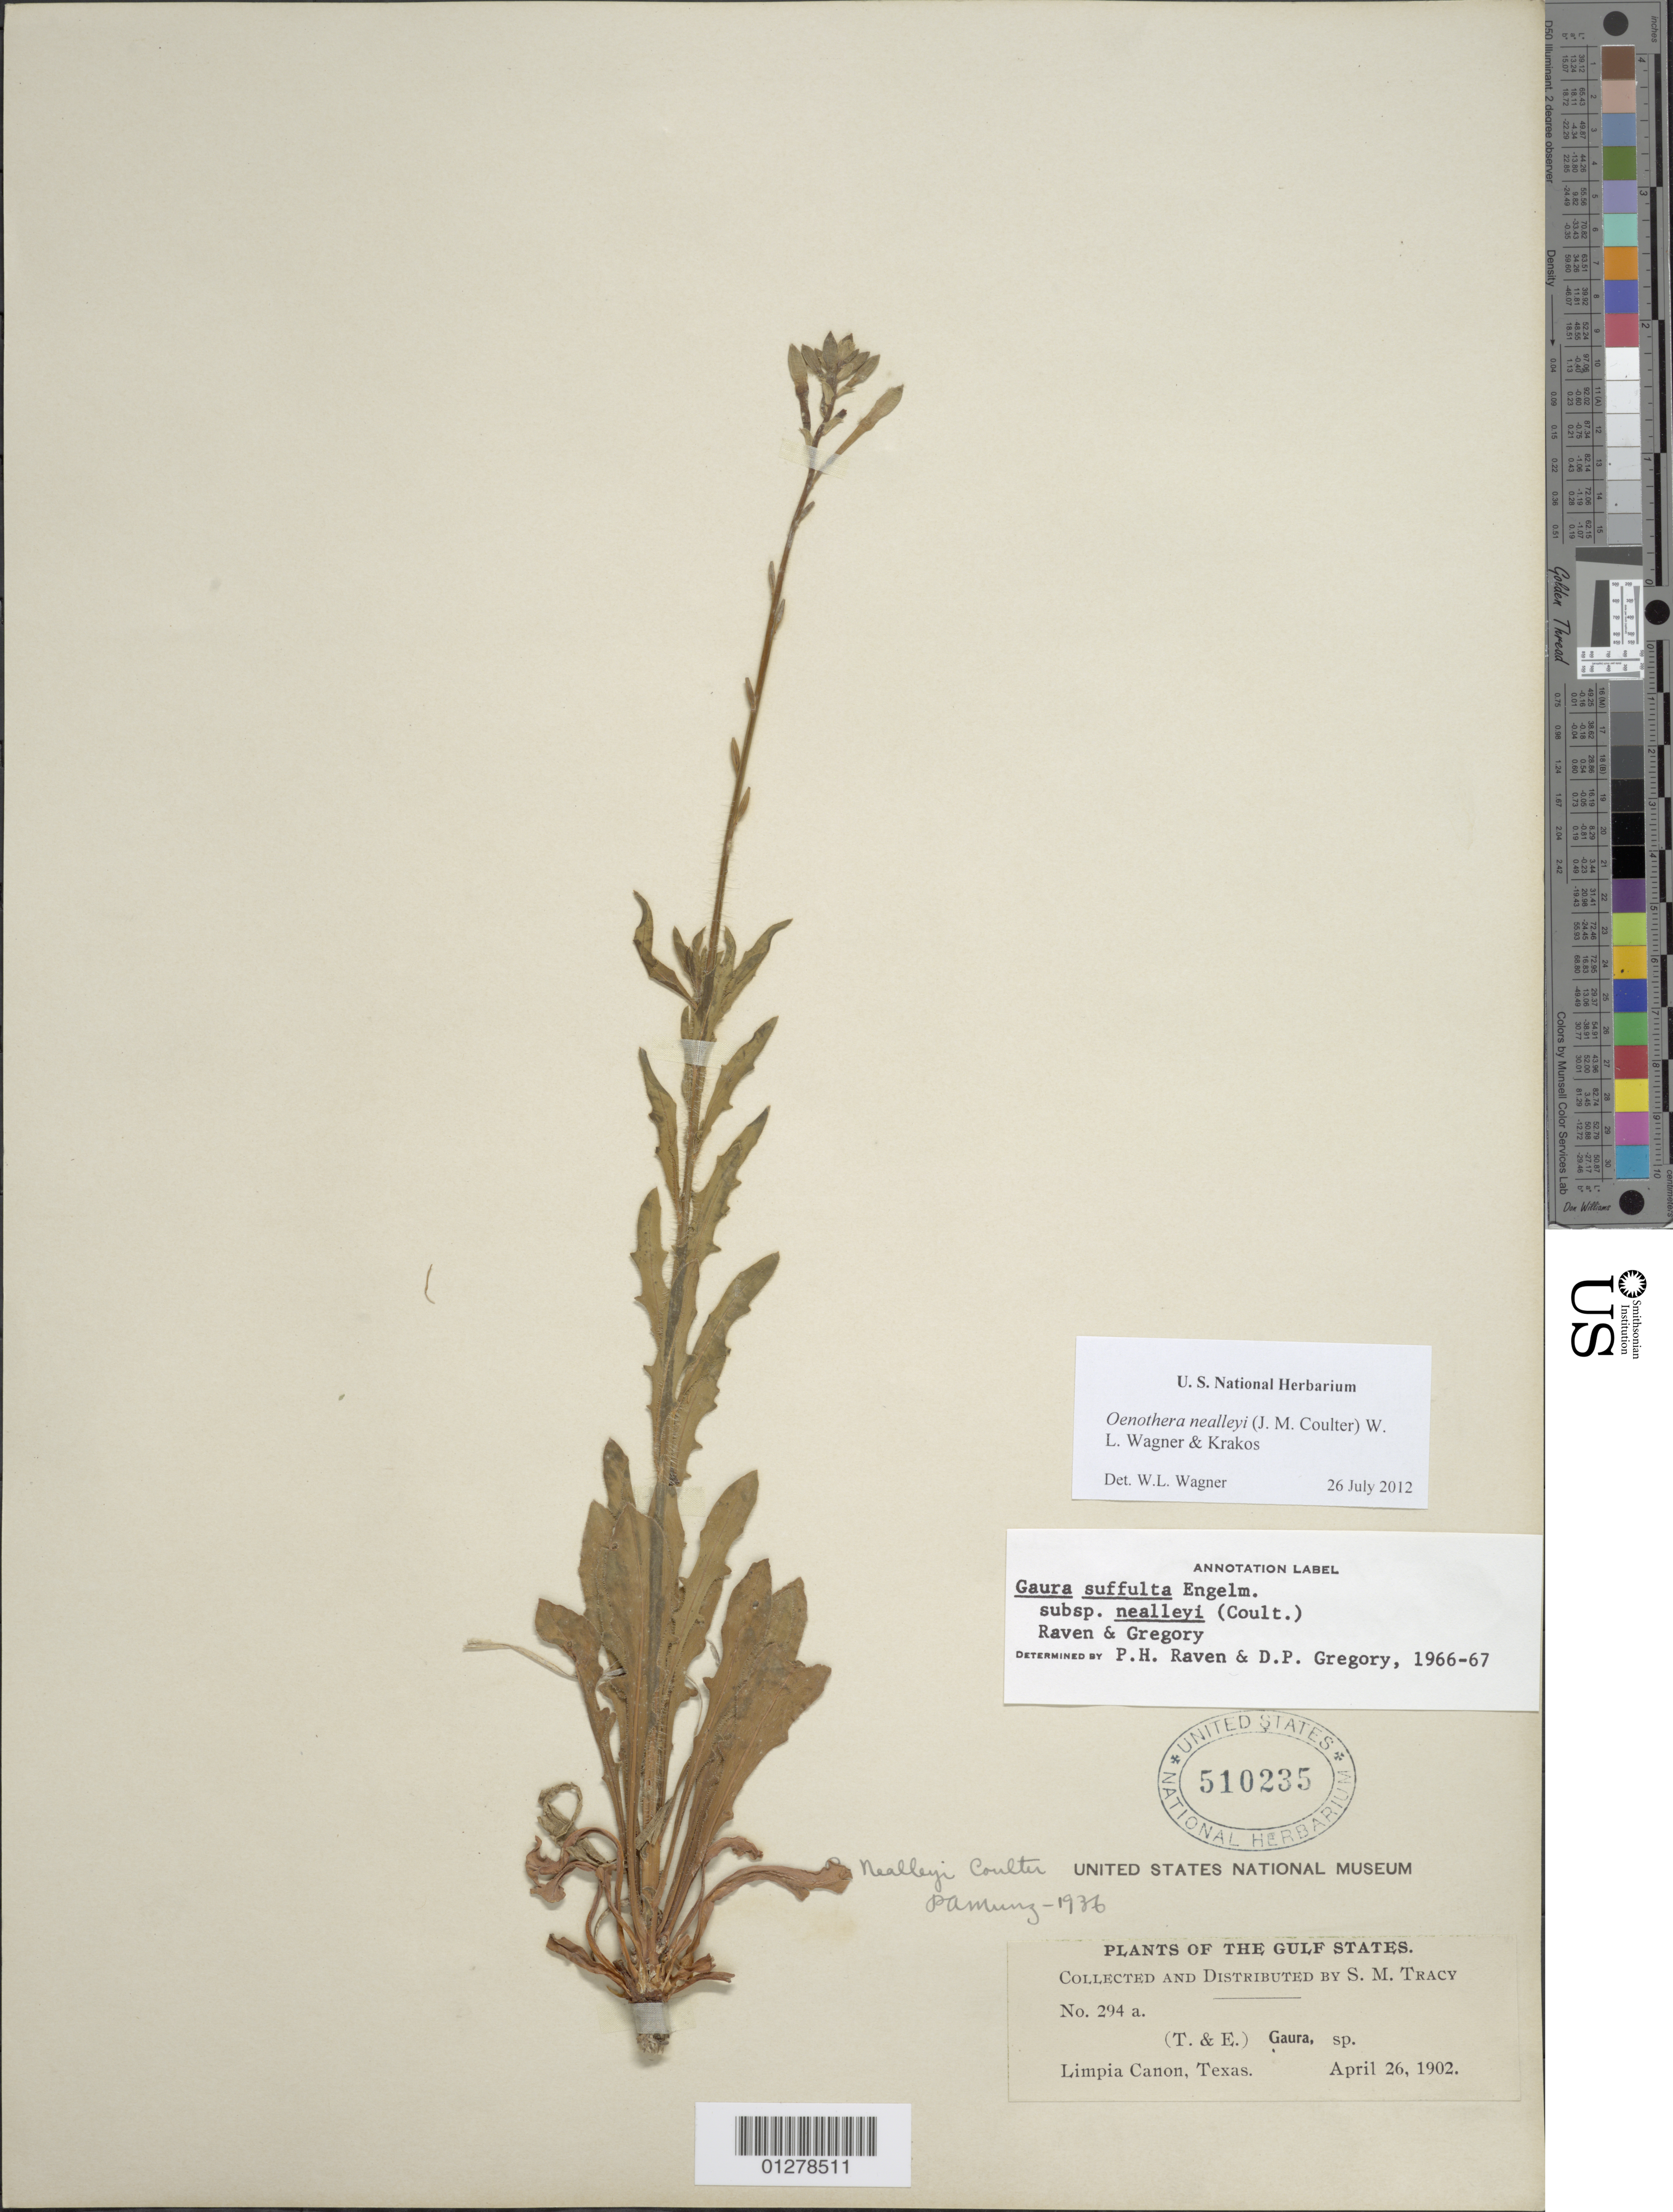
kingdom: Plantae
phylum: Tracheophyta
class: Magnoliopsida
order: Myrtales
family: Onagraceae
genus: Oenothera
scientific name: Oenothera nealleyi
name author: (J.M. Coult.) Krakos & W.L. Wagner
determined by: Wagner, W. L., (BOT), Smithsonian Institution - National Museum of Natural History (UNITED STATES)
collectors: S. M. Tracy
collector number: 294 a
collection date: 1902-04-26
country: United States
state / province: Texas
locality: Limpia Canon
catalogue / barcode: US 510235